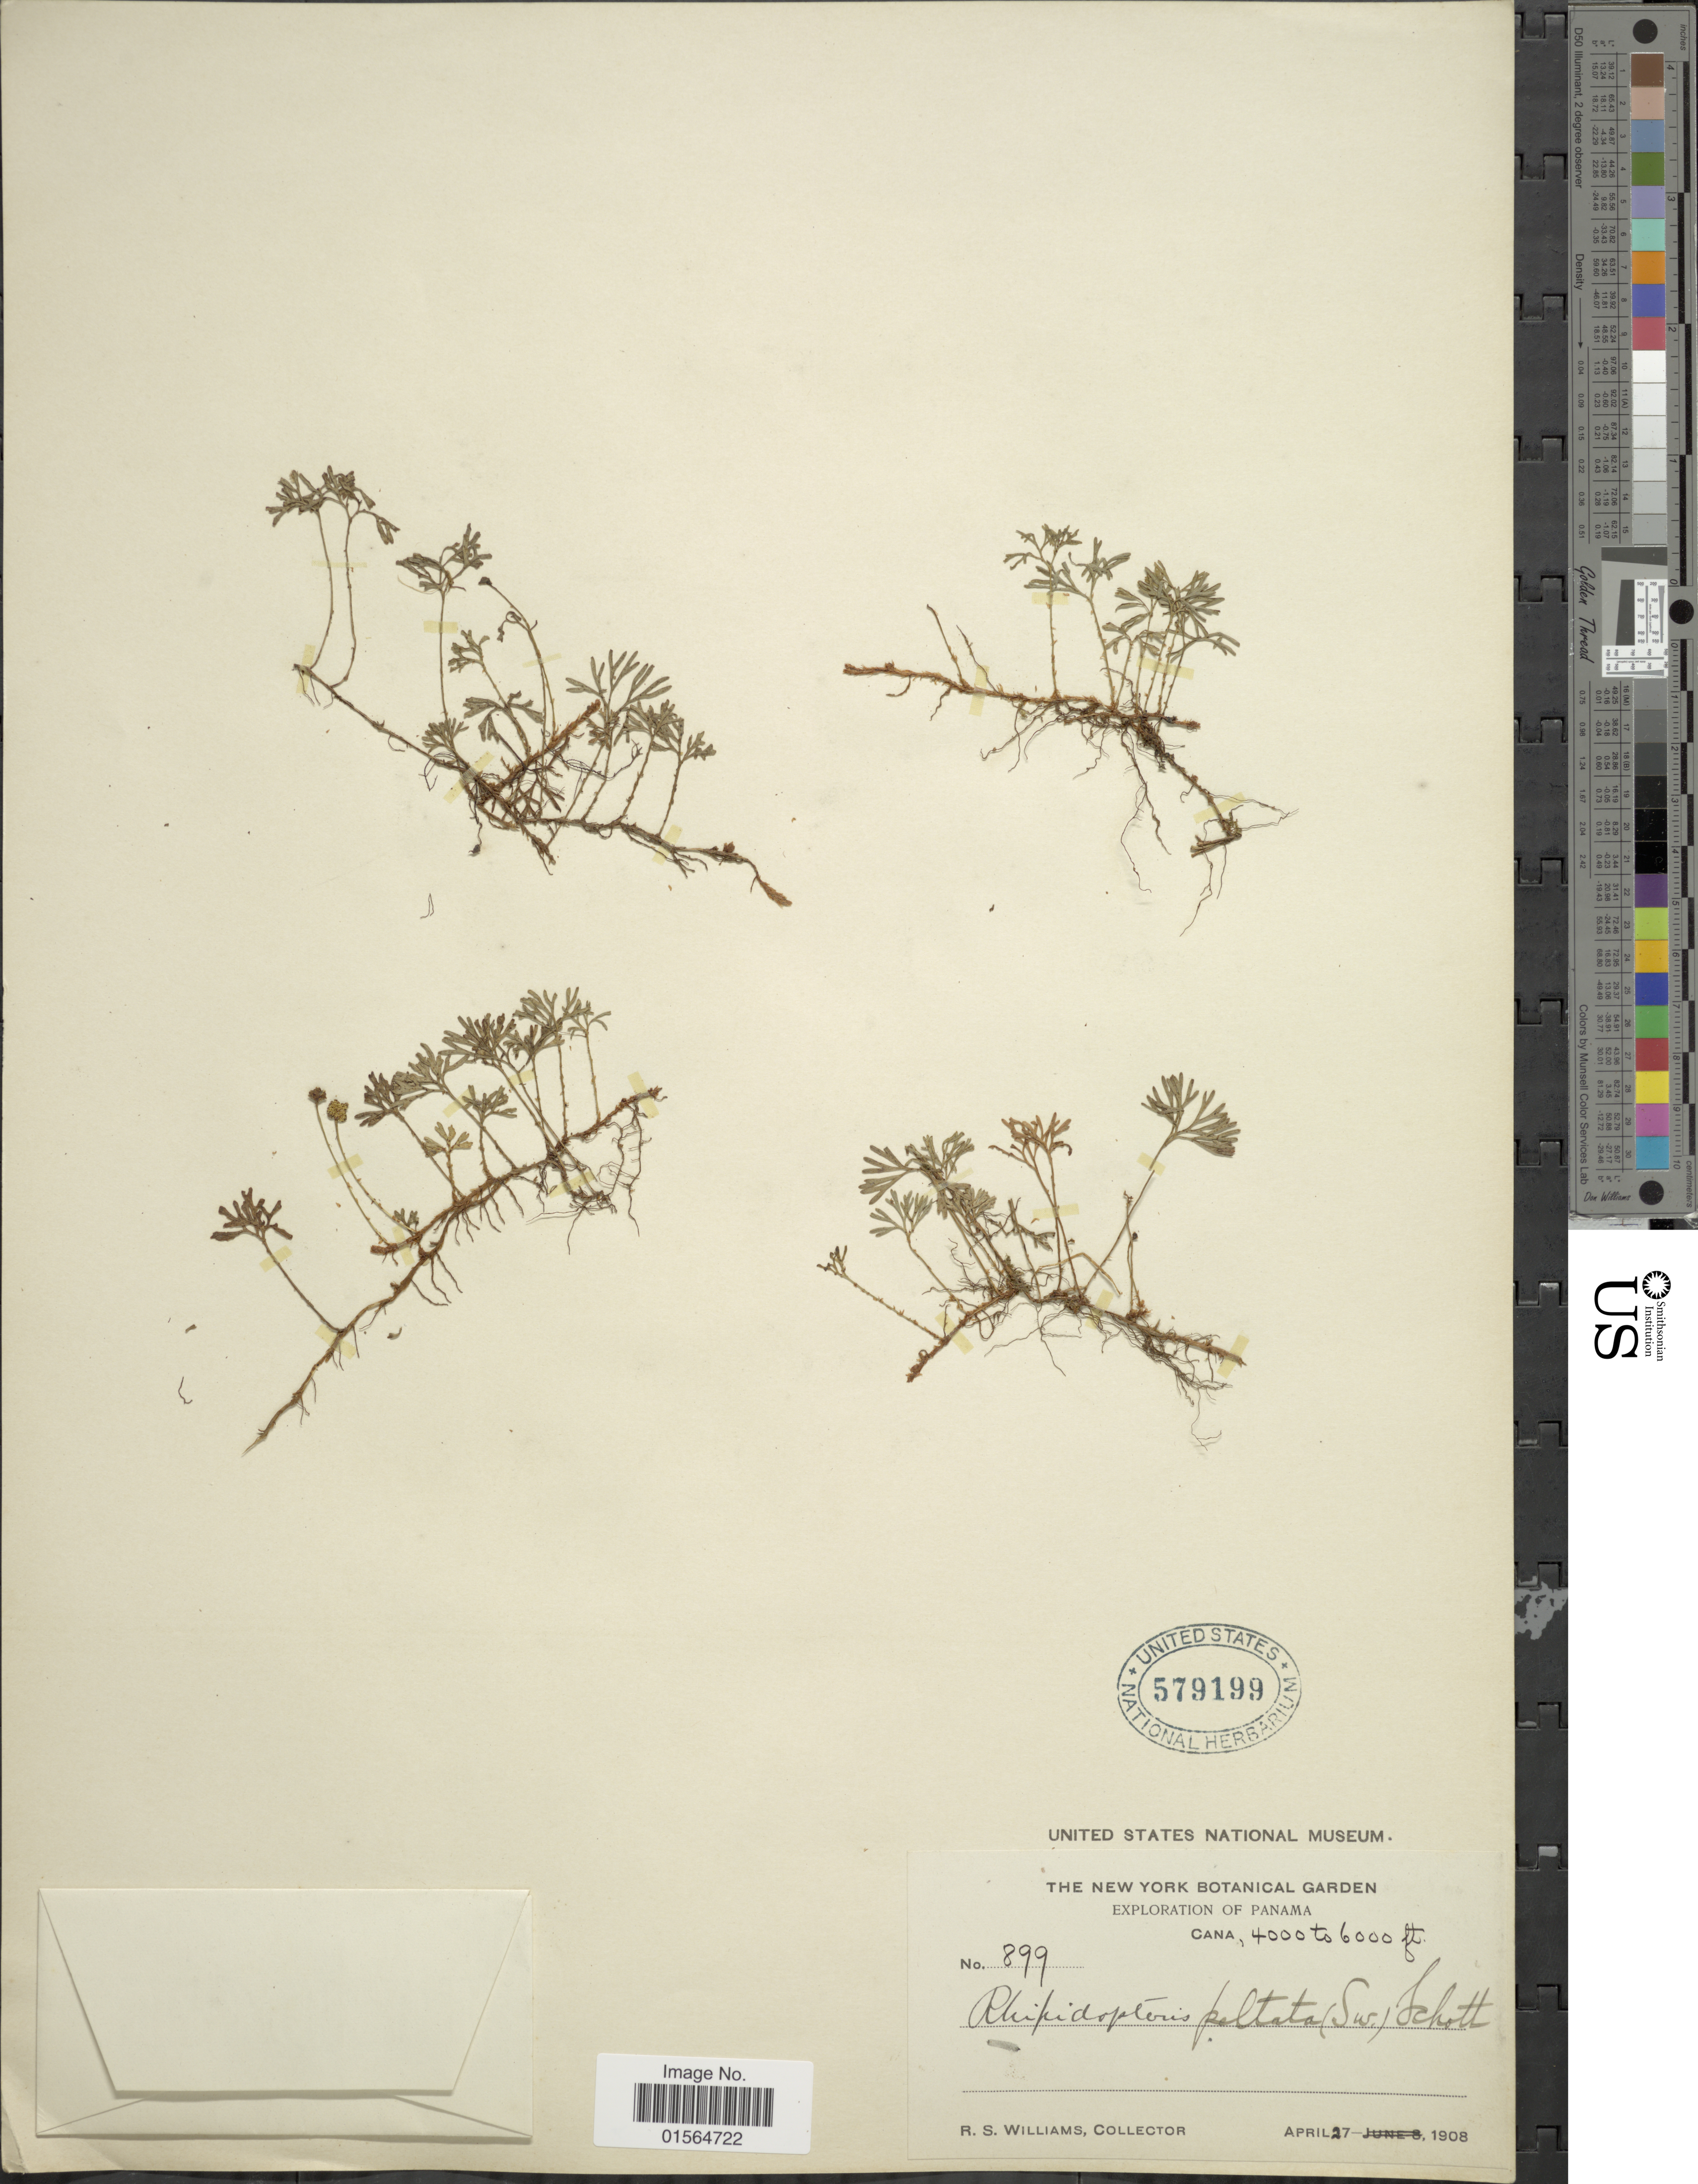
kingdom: Plantae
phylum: Tracheophyta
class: Polypodiopsida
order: Polypodiales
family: Dryopteridaceae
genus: Elaphoglossum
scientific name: Elaphoglossum peltatum f. peltatum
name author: (Sw.) Urb.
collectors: R. S. Williams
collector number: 899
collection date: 1908-04-27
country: Panama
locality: Cana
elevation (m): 1219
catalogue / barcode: US 579199